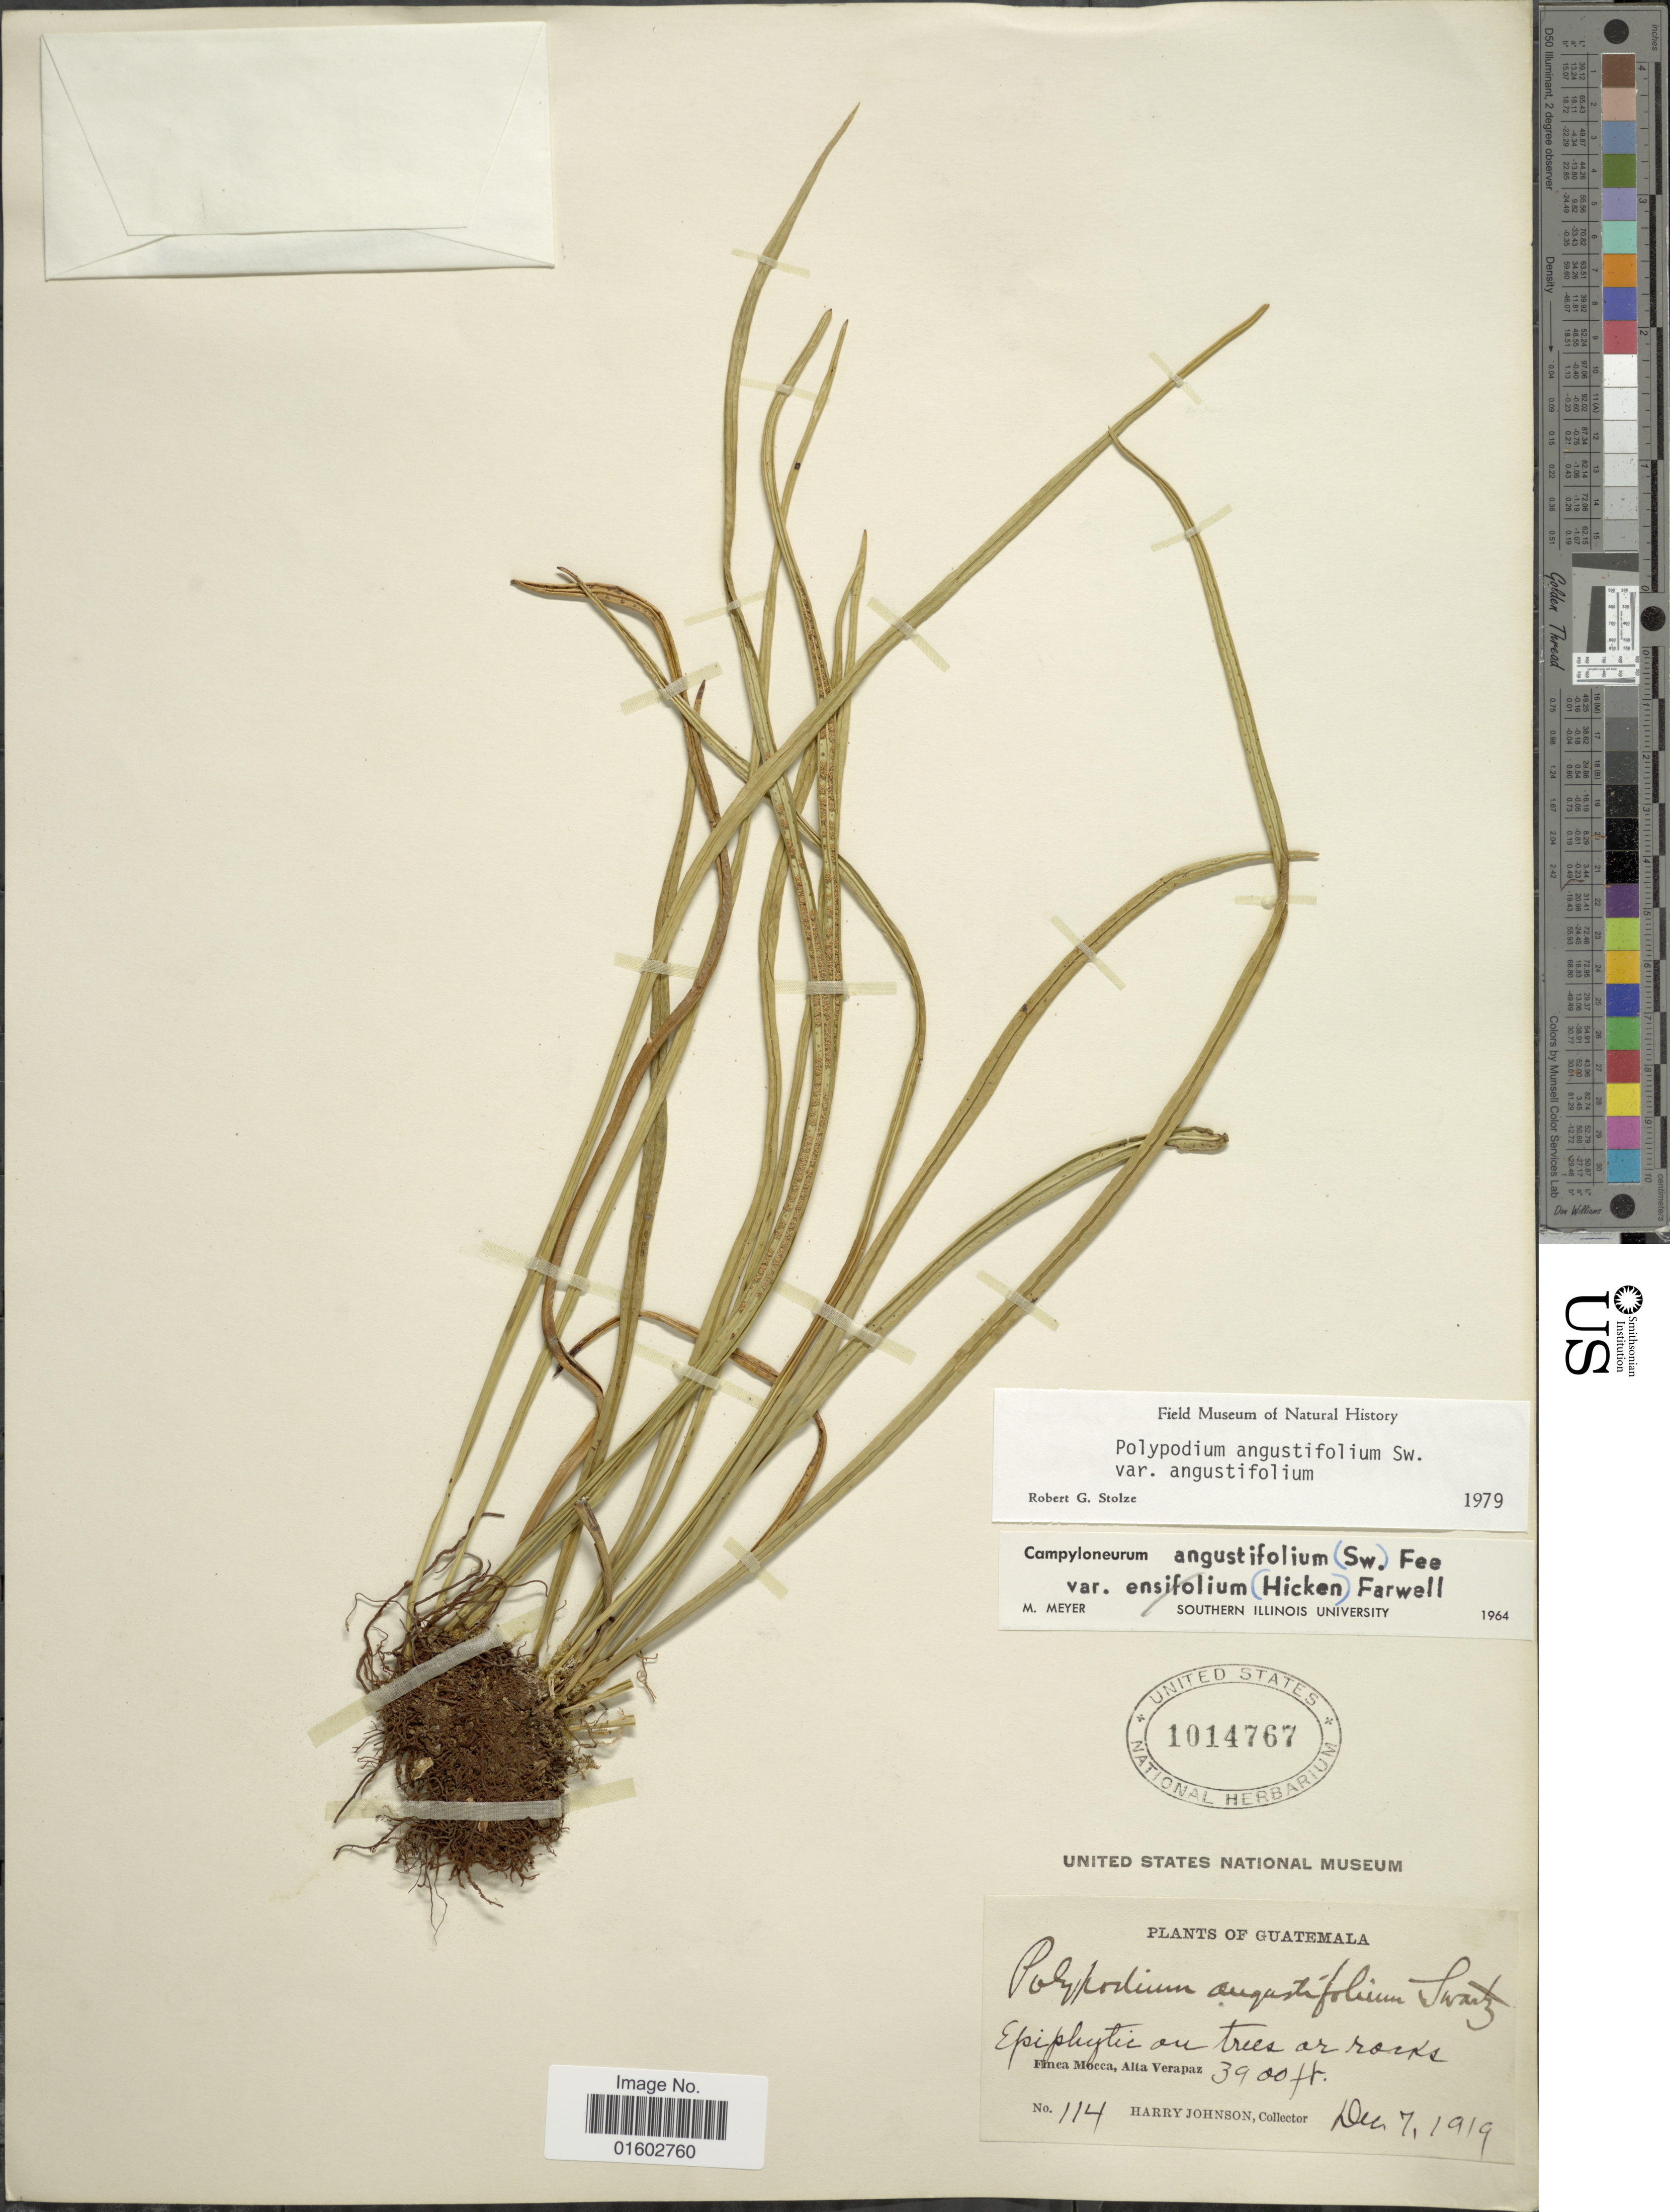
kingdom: Plantae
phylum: Tracheophyta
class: Polypodiopsida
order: Polypodiales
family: Polypodiaceae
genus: Campyloneurum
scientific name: Campyloneurum angustifolium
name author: (Sw.) Fée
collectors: H. Johnson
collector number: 144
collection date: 1919-12-07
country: Guatemala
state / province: Alta Verapaz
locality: Finea Mocca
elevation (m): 1189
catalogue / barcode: US 1014767